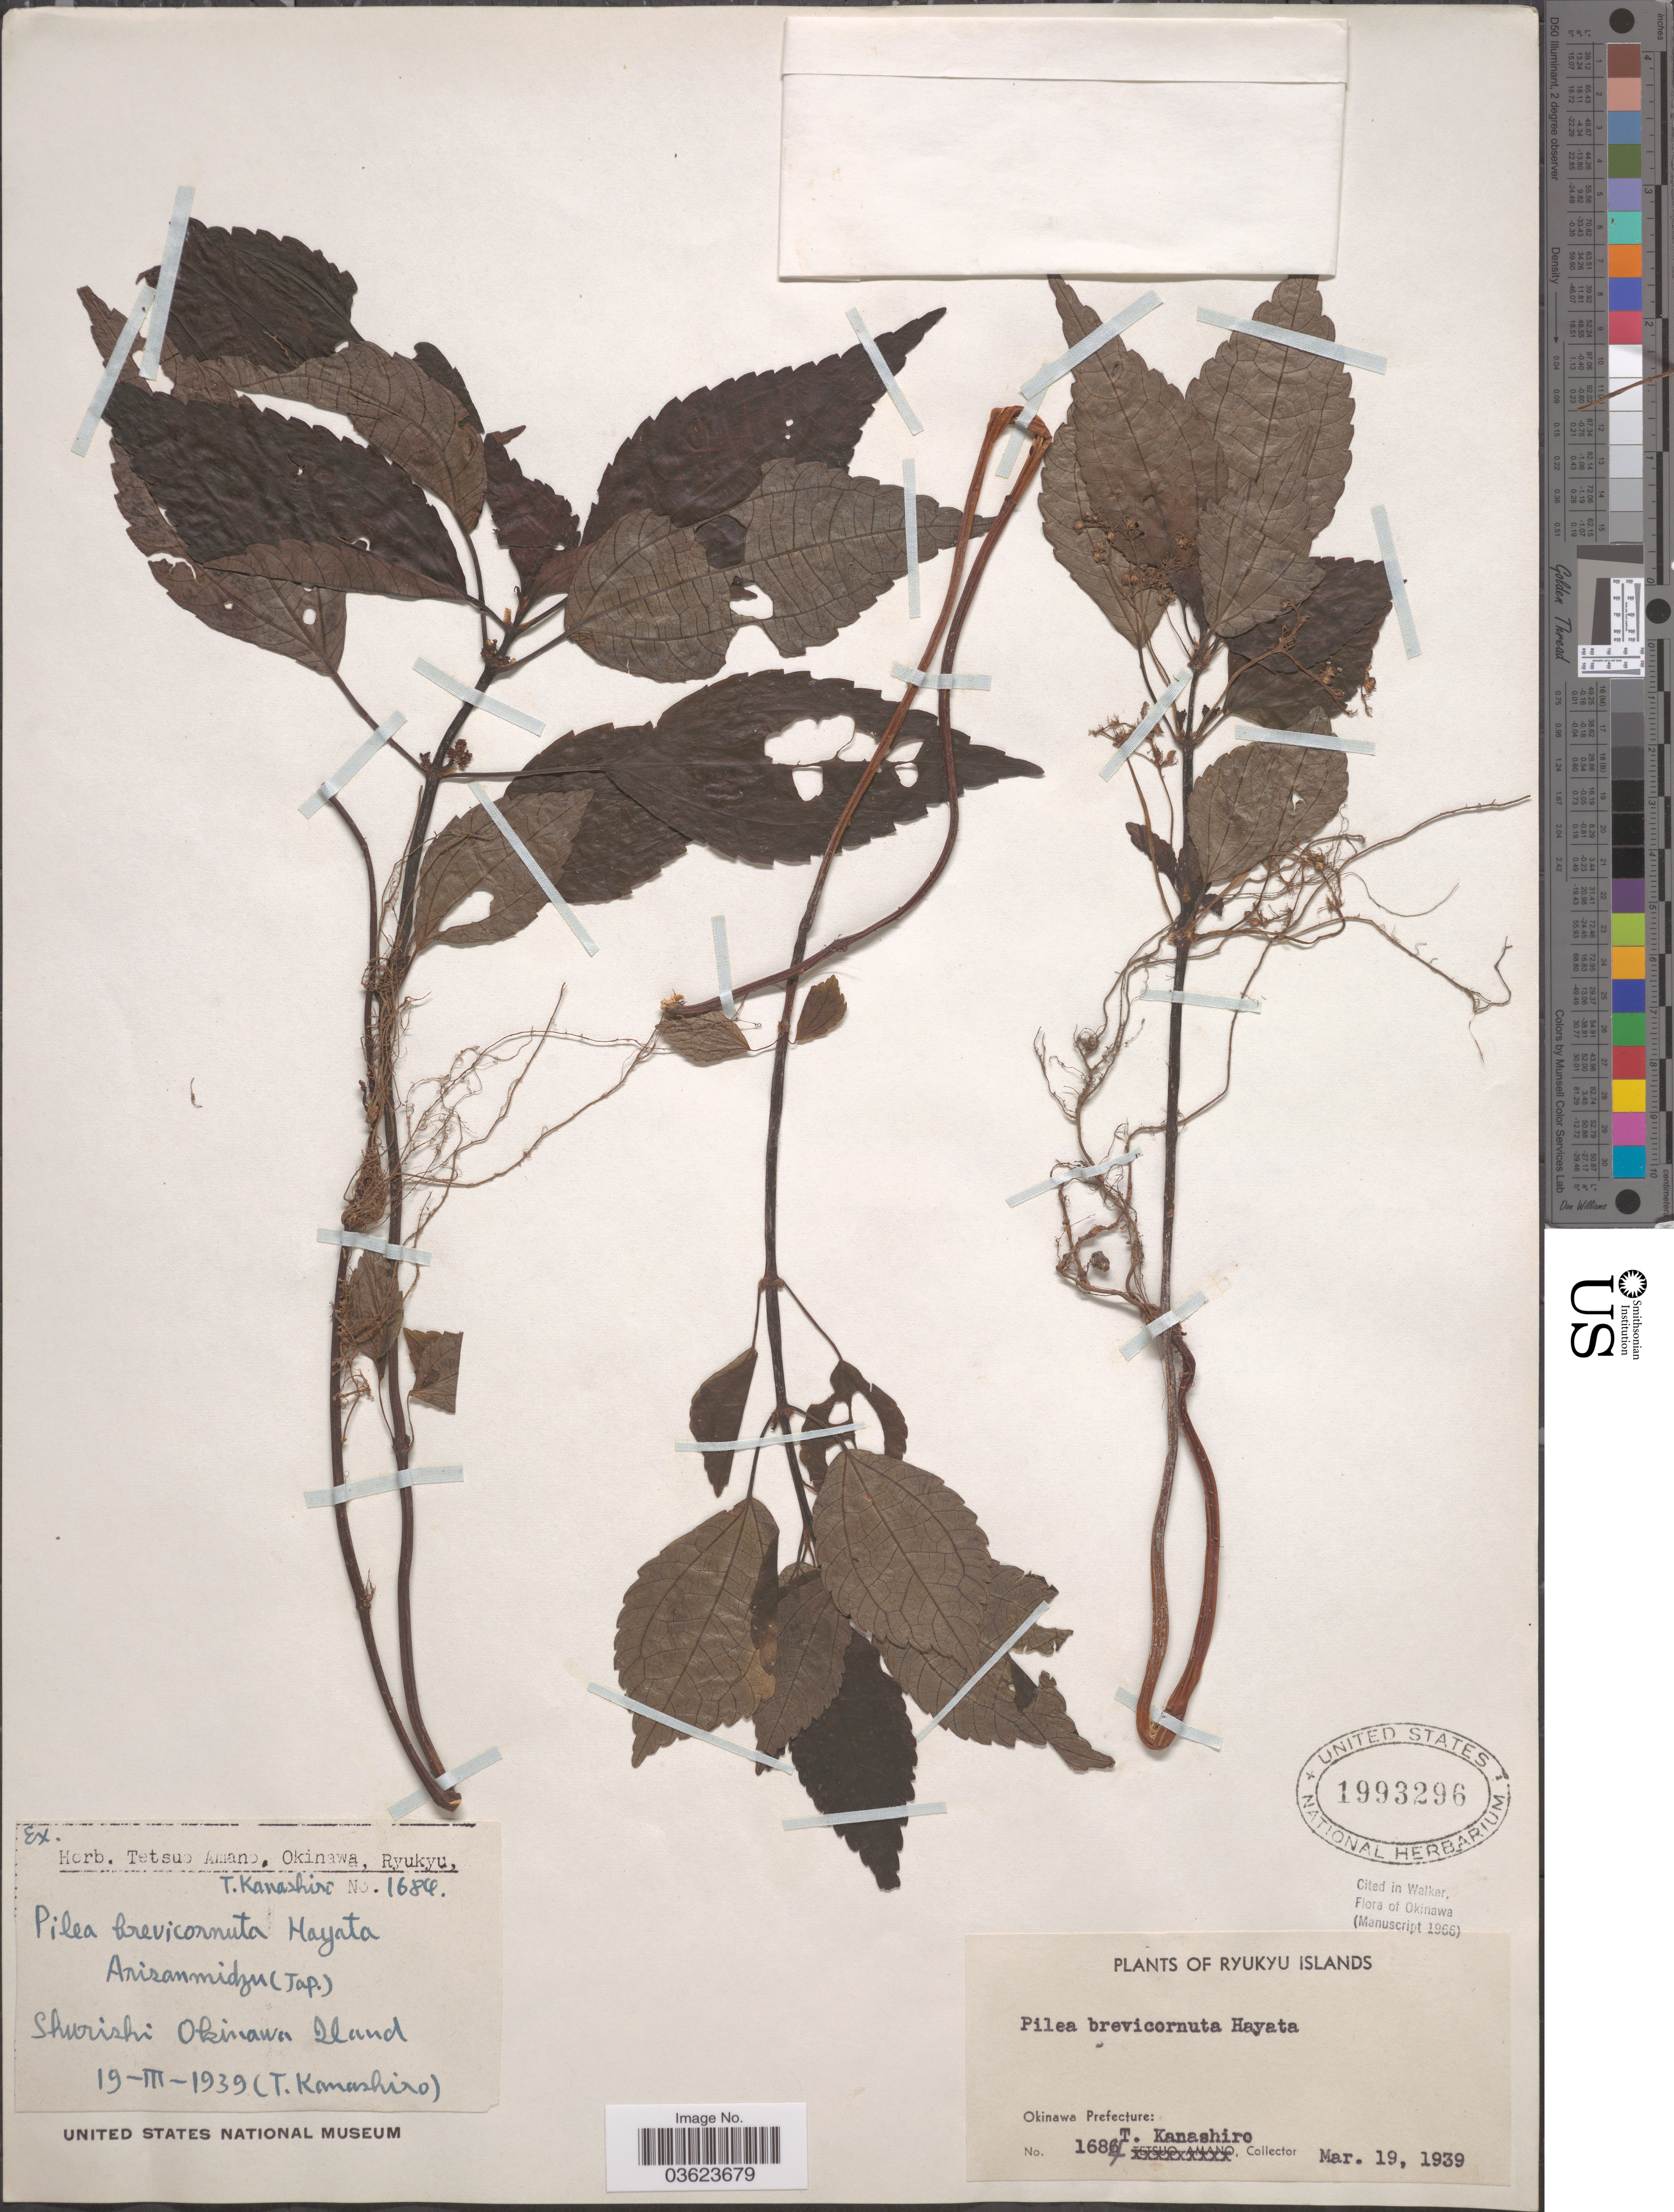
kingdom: Plantae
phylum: Tracheophyta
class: Magnoliopsida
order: Rosales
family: Urticaceae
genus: Pilea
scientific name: Pilea brevicornuta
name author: Hayata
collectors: T. Kanashiro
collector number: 1684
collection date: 1939-03-19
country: Japan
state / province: Okinawa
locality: Shurishi: Okinawa Island. Ryukyu Islands. Okinawa Prefecture.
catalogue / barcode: US 1993296